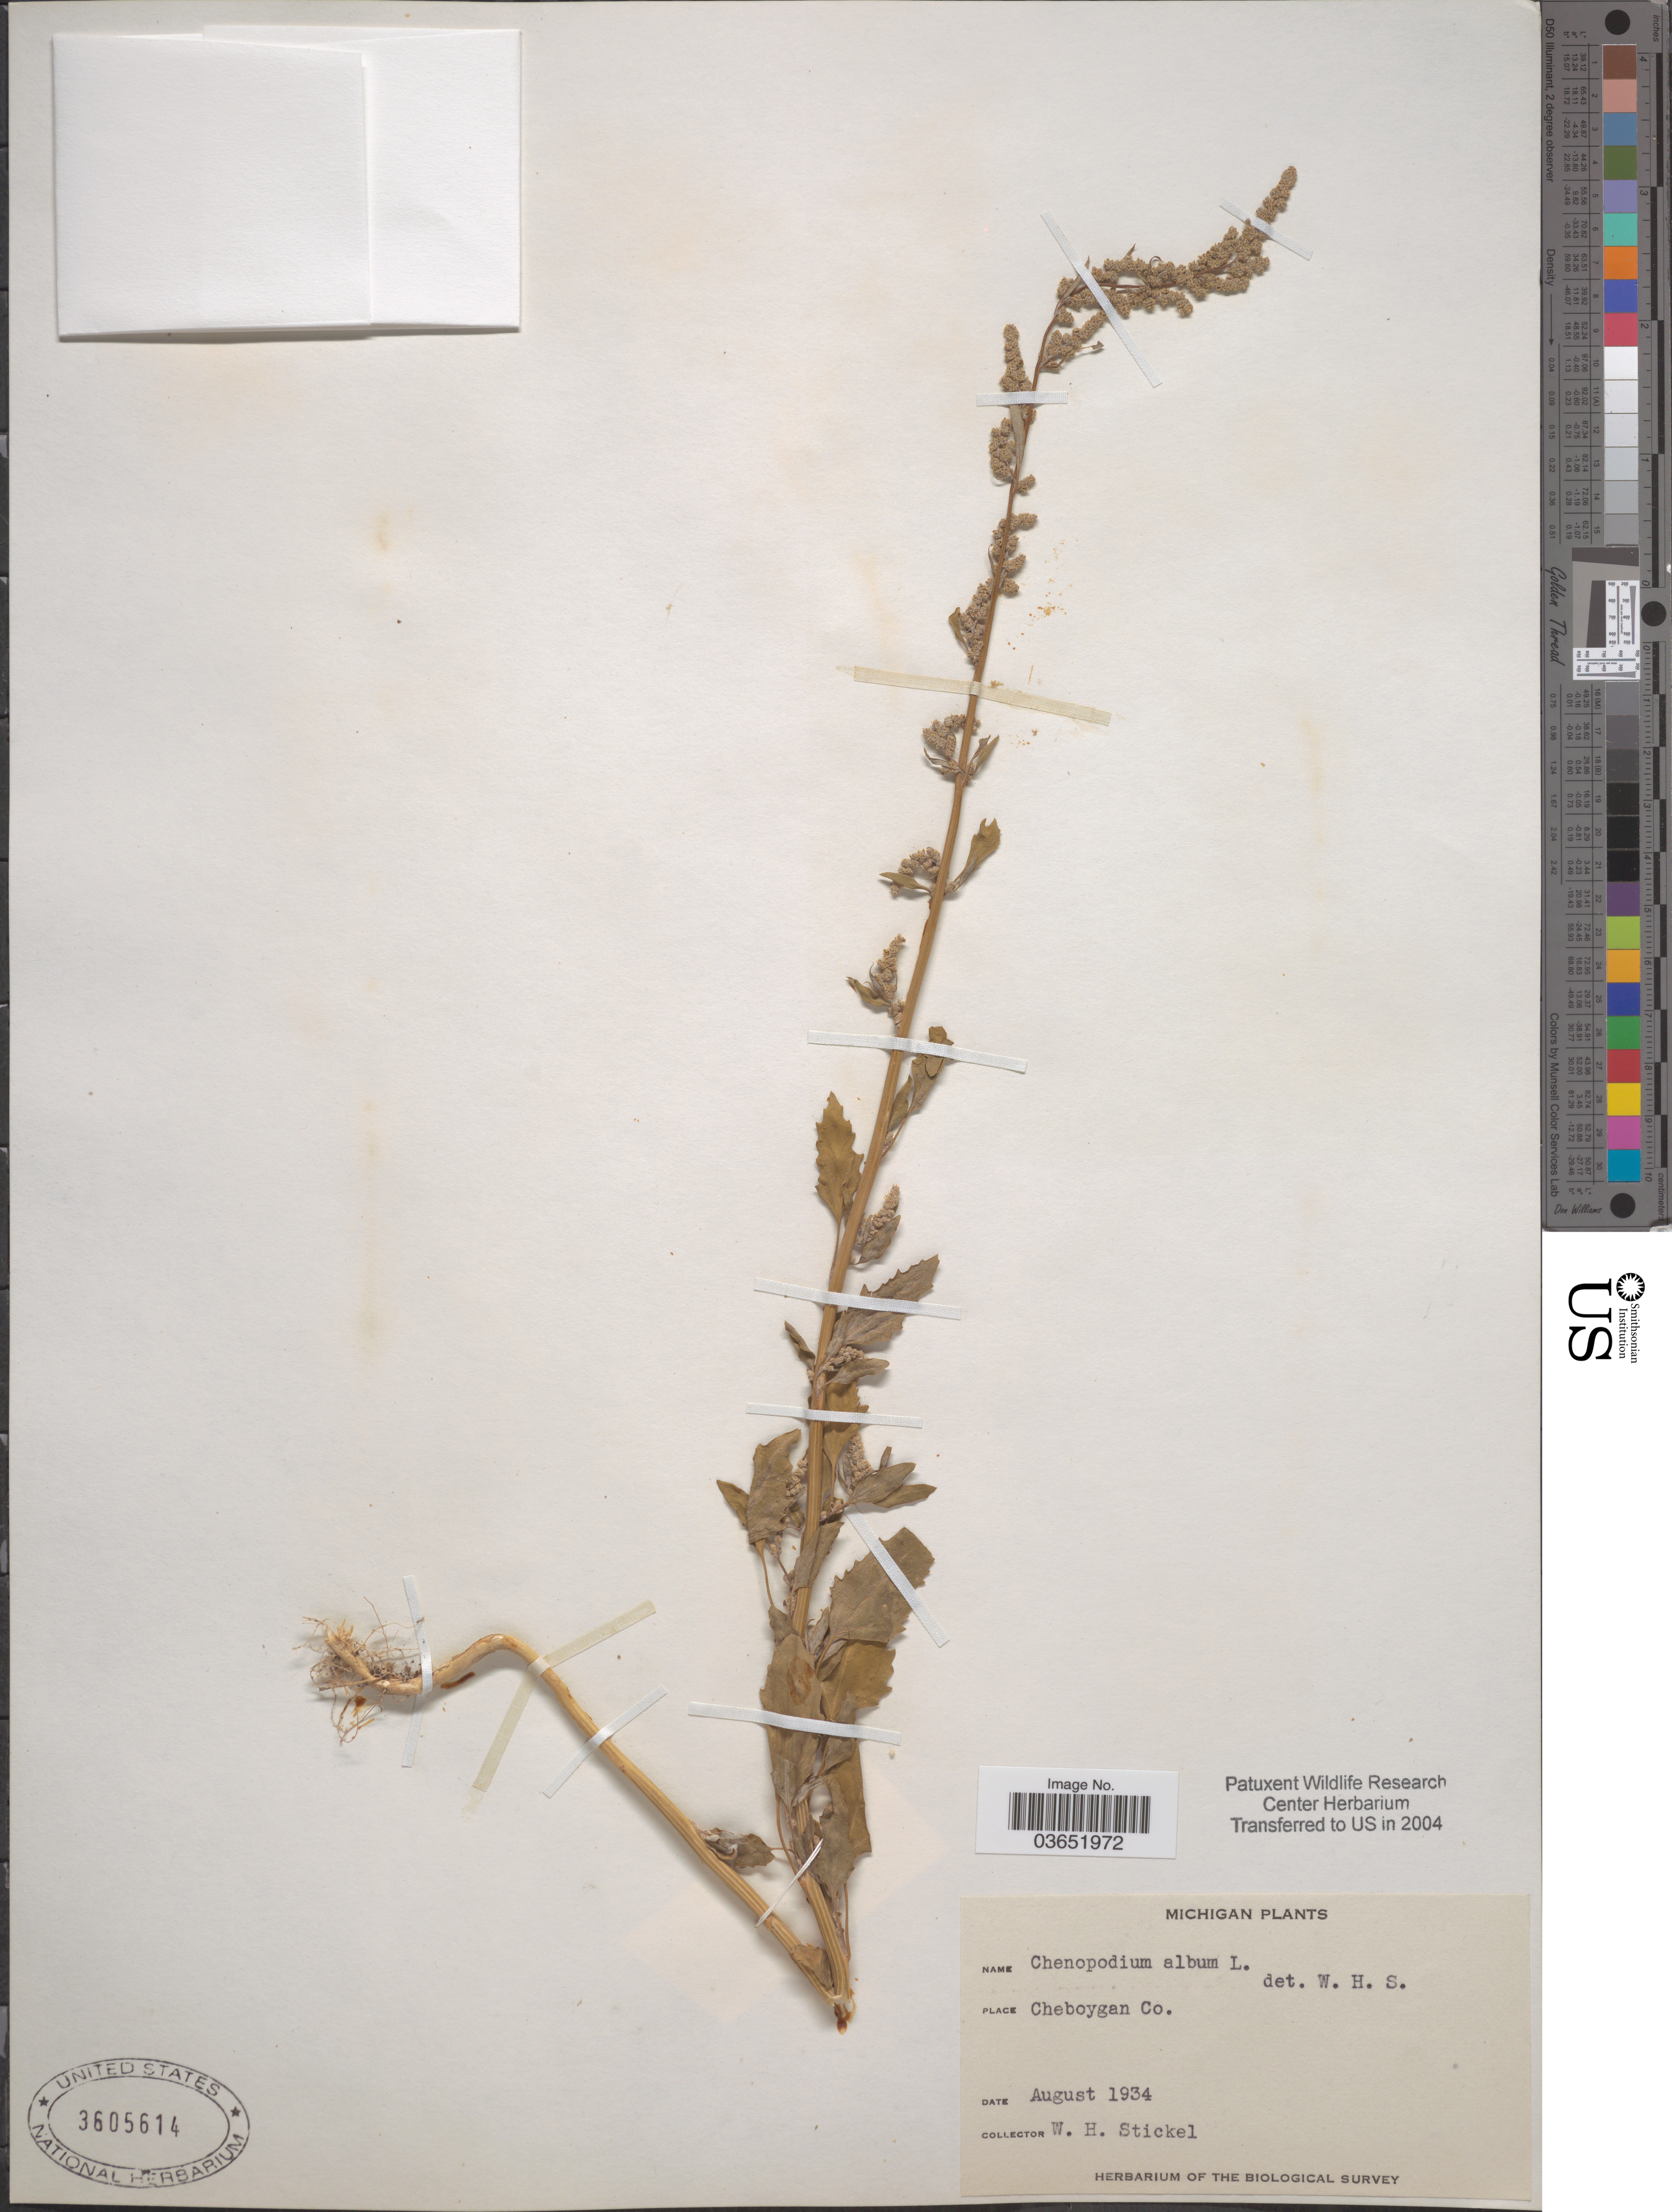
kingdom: Plantae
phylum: Tracheophyta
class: Magnoliopsida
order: Caryophyllales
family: Amaranthaceae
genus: Chenopodium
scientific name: Chenopodium album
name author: L.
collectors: W. Stickel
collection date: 1934-08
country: United States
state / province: Michigan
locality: Cheboygan Co.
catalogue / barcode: US 3605614